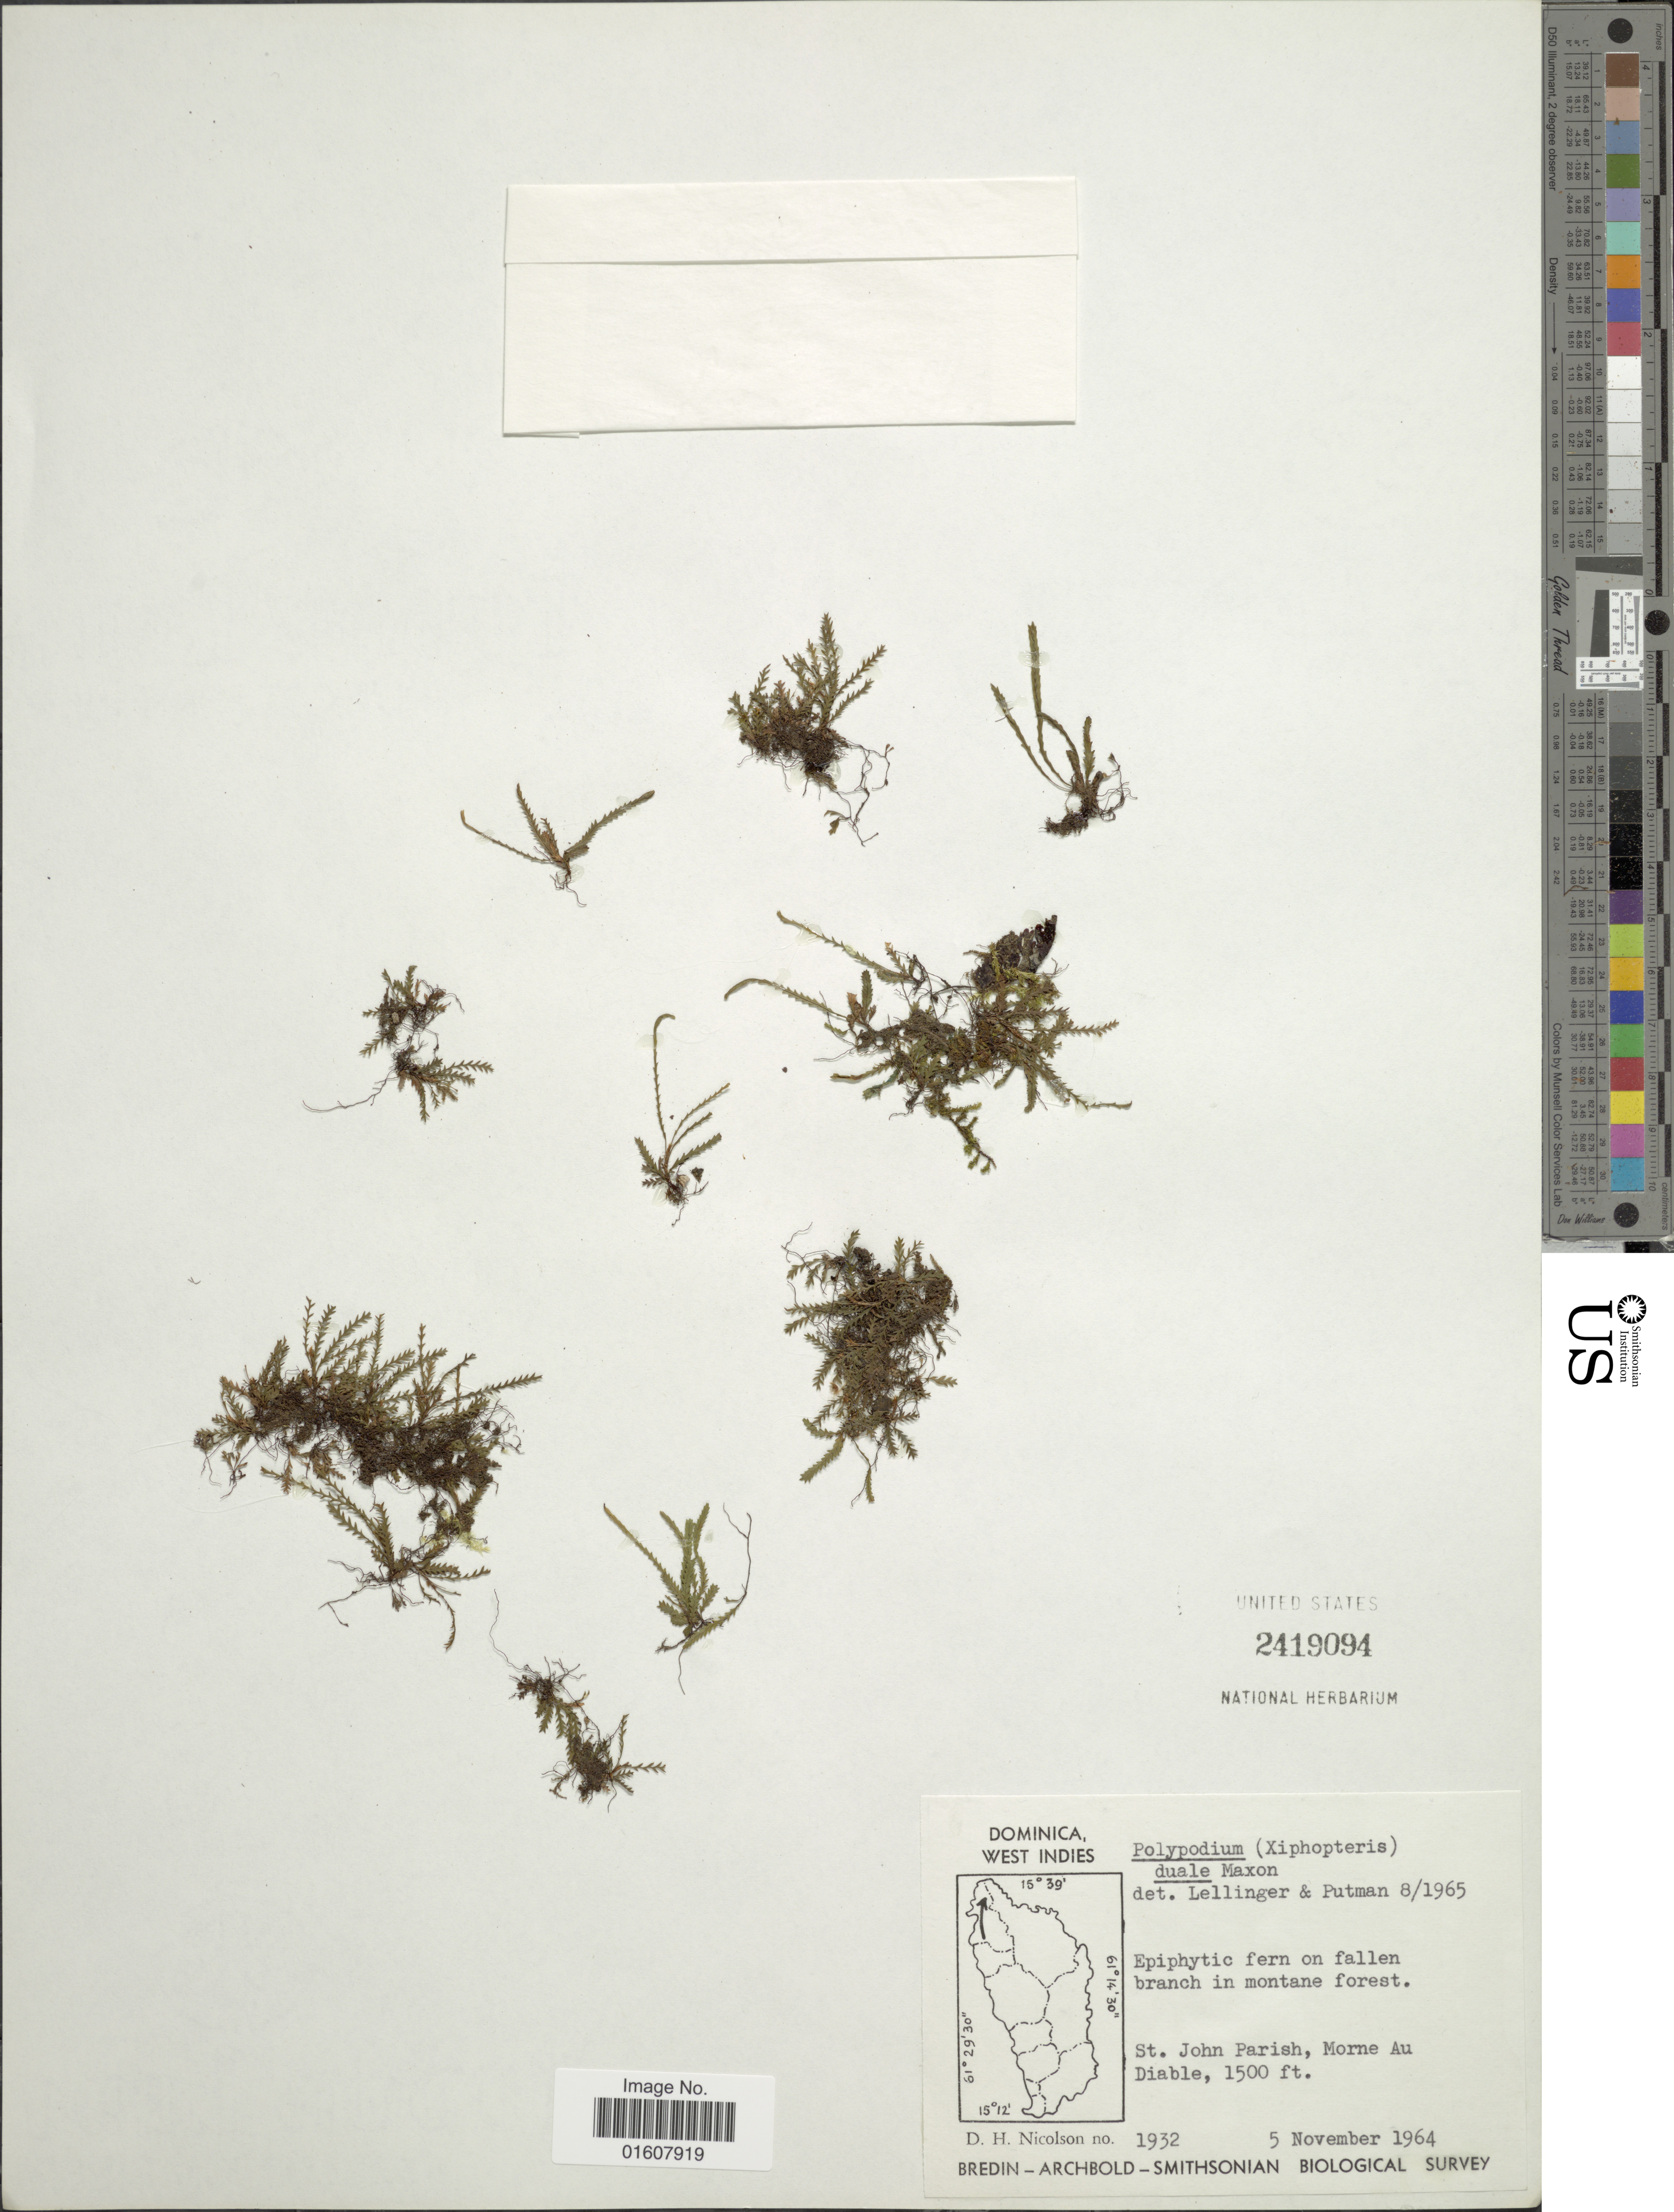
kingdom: Plantae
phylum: Tracheophyta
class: Polypodiopsida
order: Polypodiales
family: Polypodiaceae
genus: Cochlidium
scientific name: Cochlidium serrulatum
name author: (Sw.) L.E. Bishop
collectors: D. H. Nicolson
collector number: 1932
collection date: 1964-11-05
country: Dominica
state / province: St. John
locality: Morne Au Diable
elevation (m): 457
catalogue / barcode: US 2419094